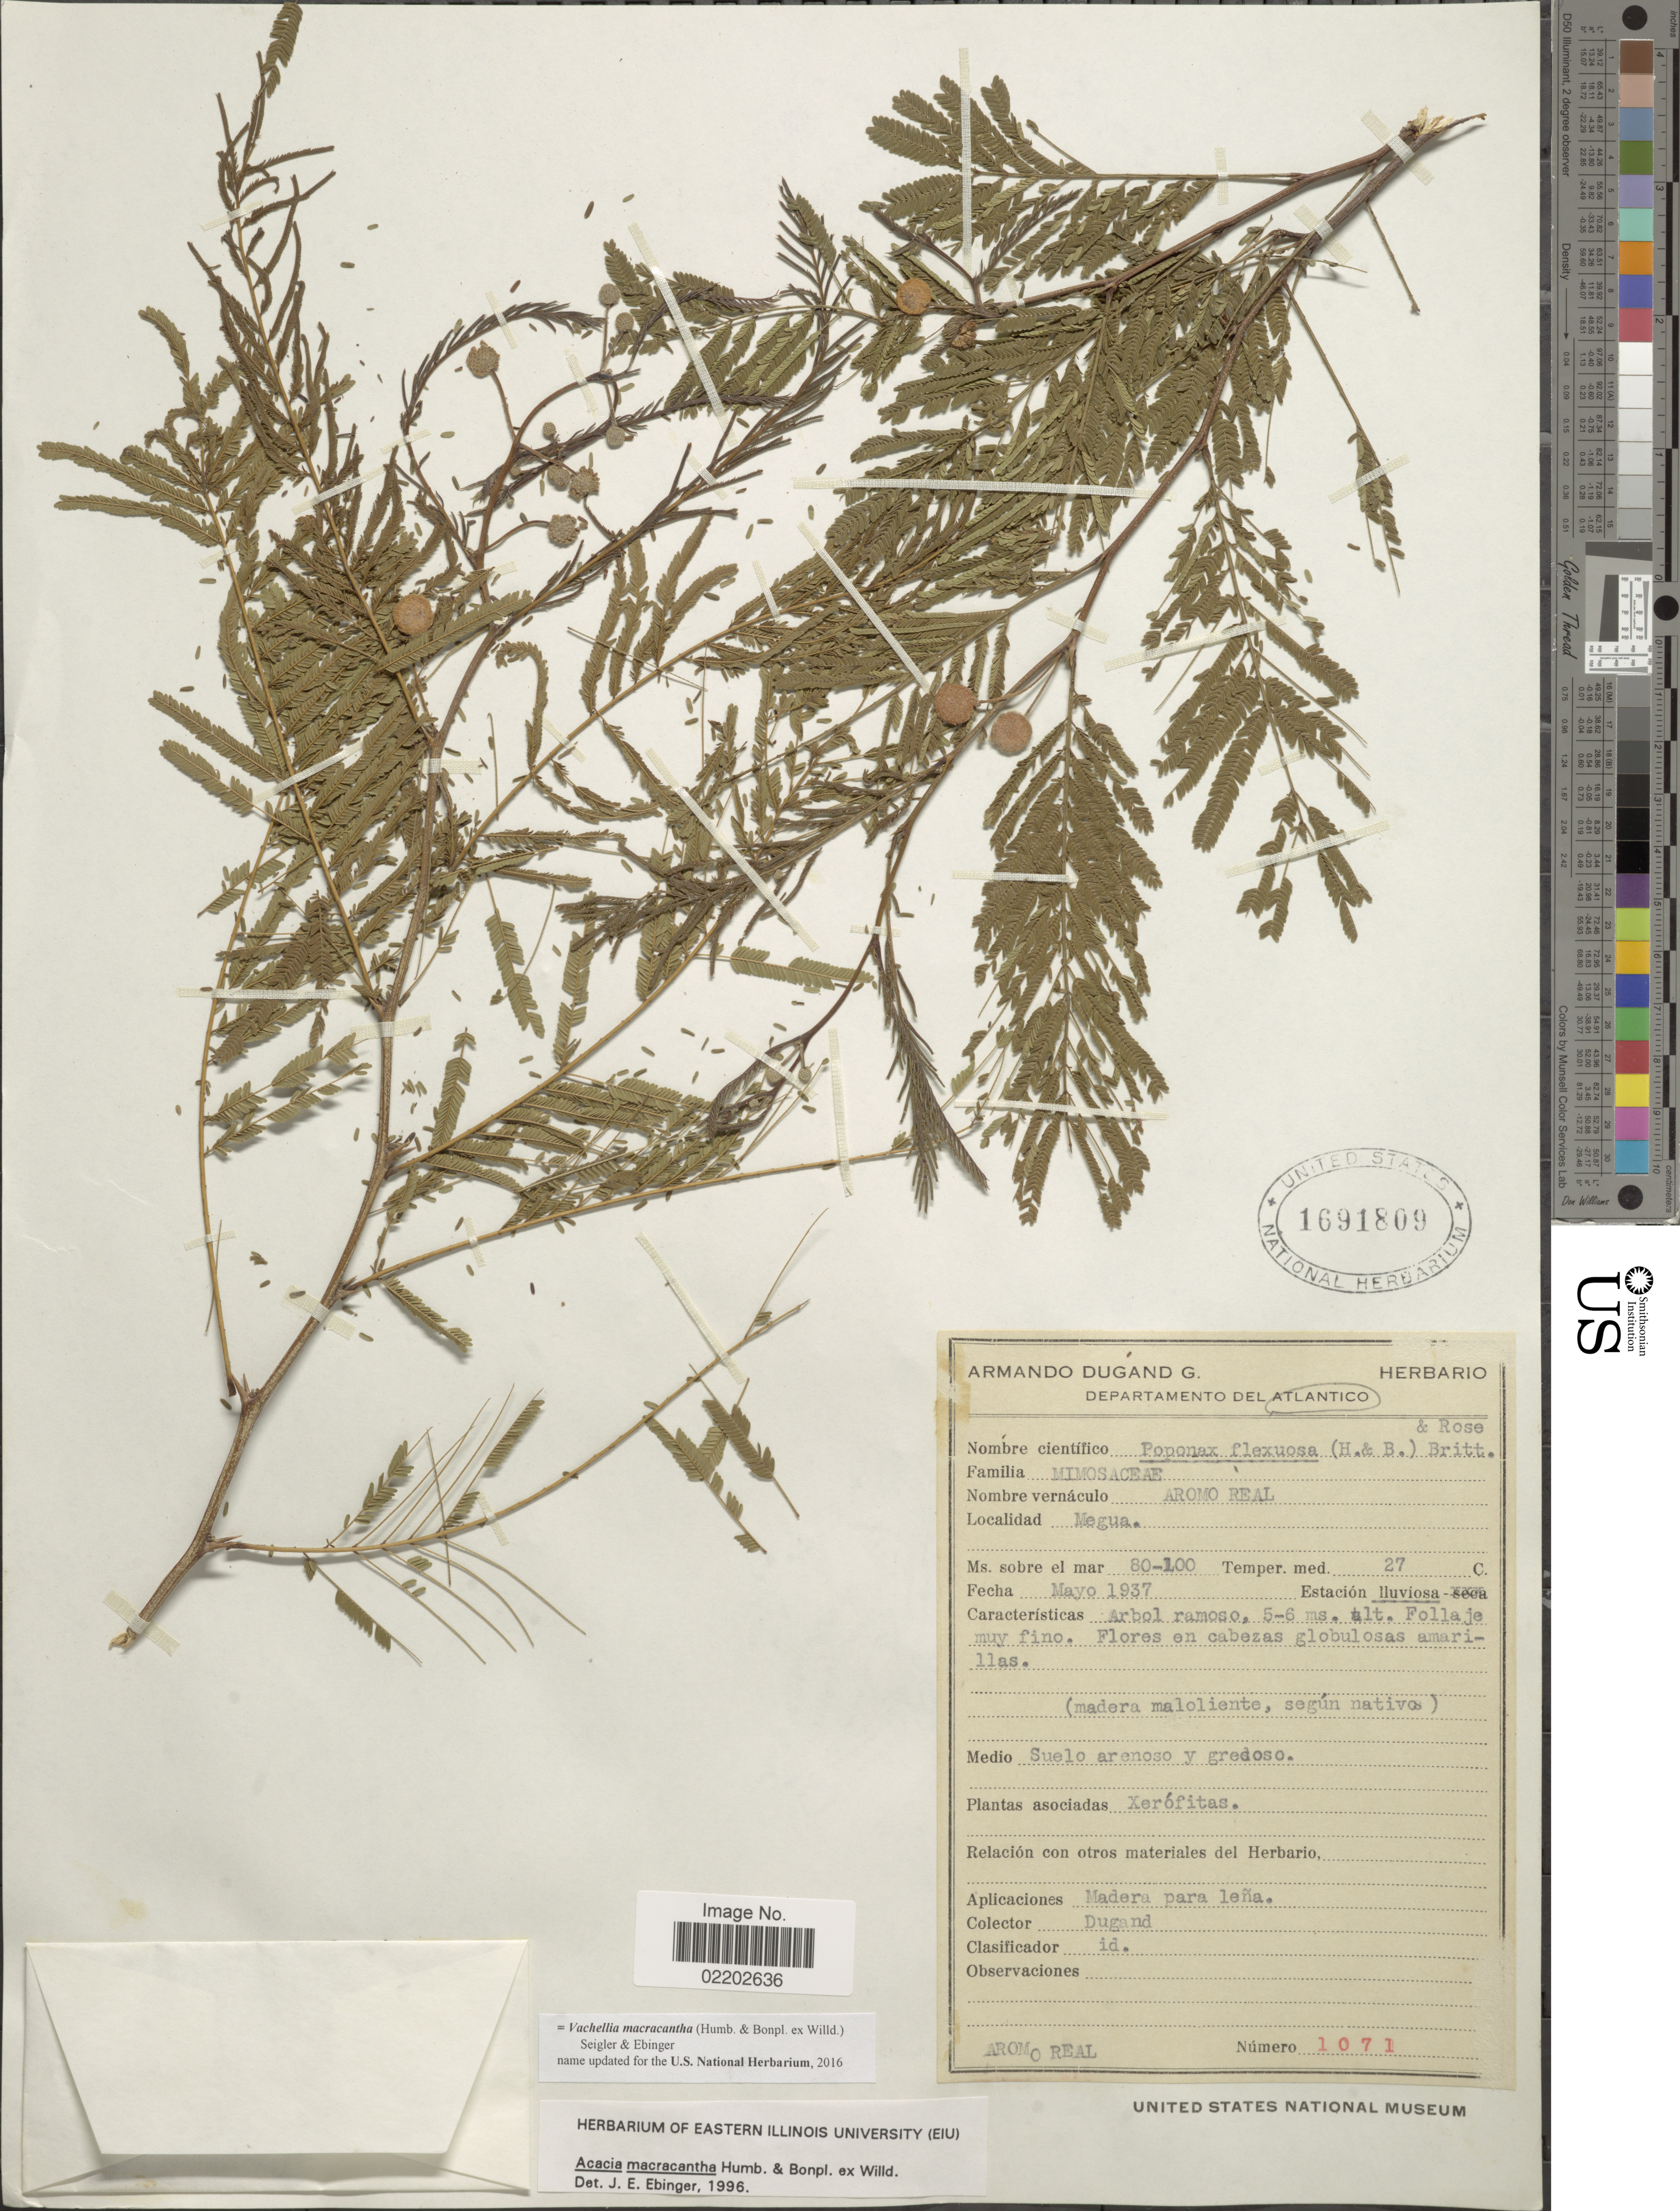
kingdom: Plantae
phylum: Tracheophyta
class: Magnoliopsida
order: Fabales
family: Fabaceae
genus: Vachellia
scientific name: Vachellia macracantha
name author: (Humb. & Bonpl. ex Willd.) Seigler & Ebinger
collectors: A. Dugand G.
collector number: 1071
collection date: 1937-05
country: Colombia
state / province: Atlántico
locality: Departamento del Atlantico. Megua.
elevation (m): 80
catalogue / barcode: US 1691809